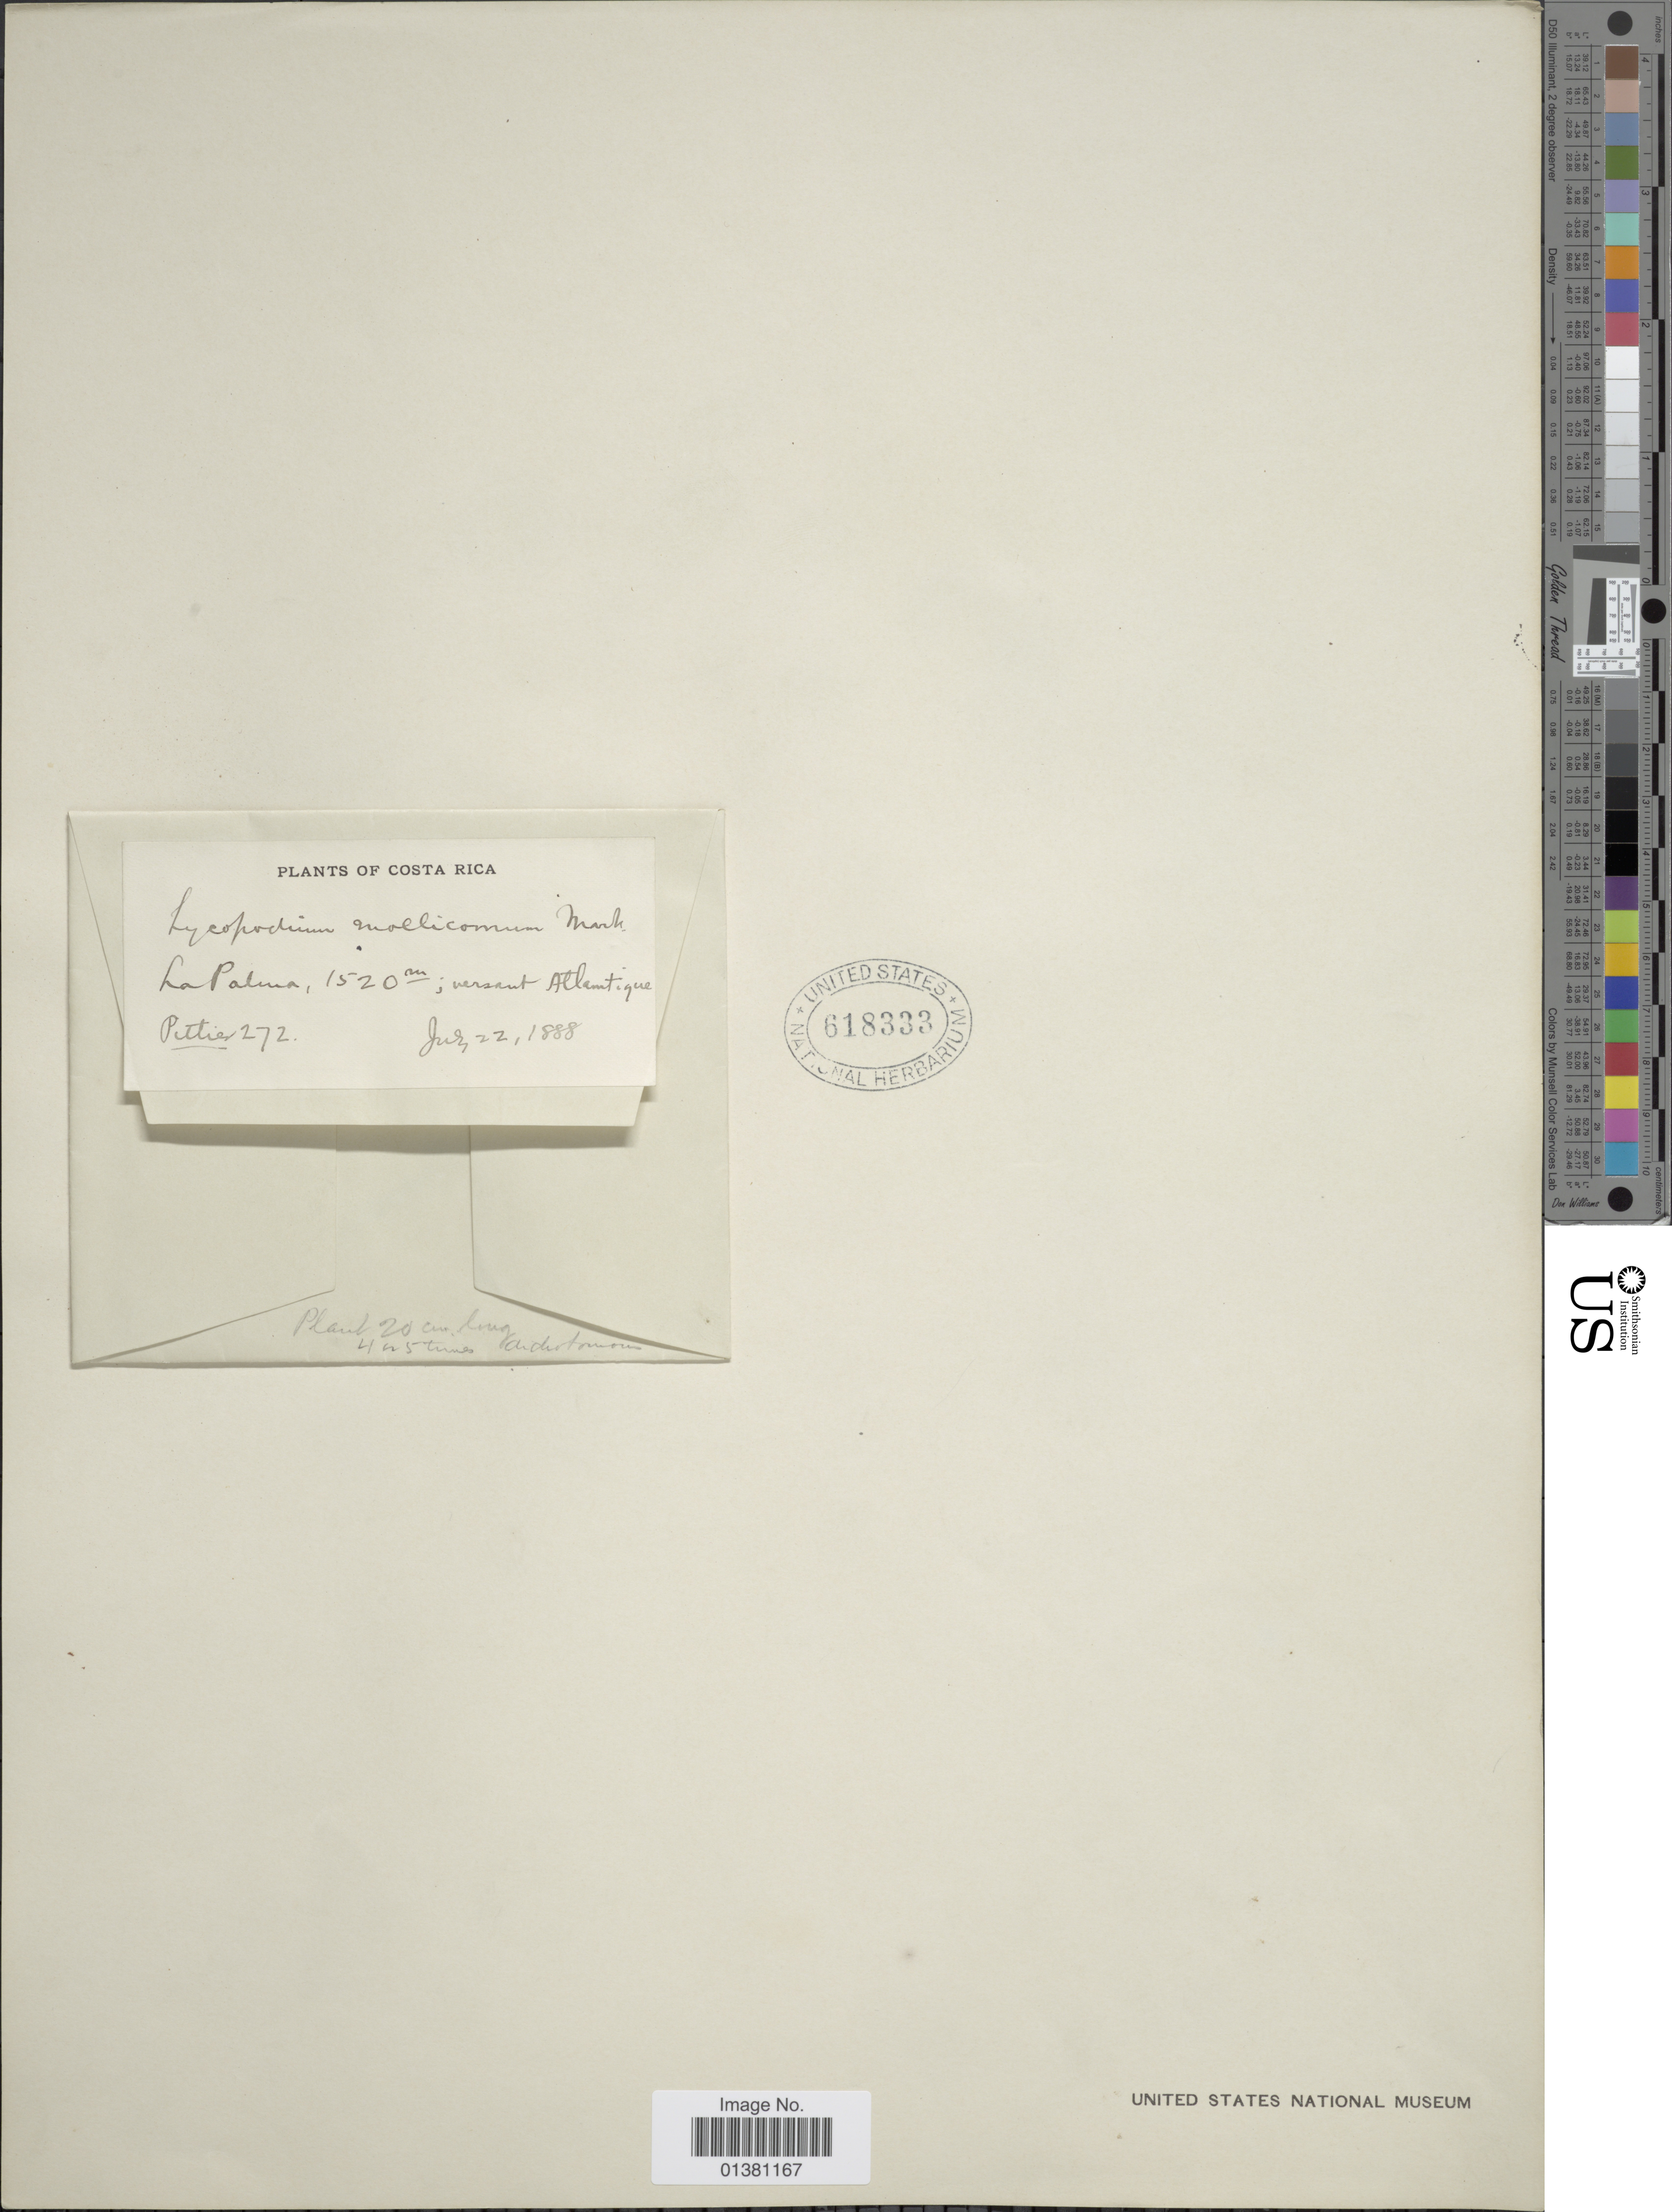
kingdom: Plantae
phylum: Tracheophyta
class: Lycopodiopsida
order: Lycopodiales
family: Lycopodiaceae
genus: Phlegmariurus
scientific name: Phlegmariurus tubulosus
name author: (Maxon) B. Øllg.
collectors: Pittier, --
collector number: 272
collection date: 1888-07-22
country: Costa Rica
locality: La Palma, versant Atlantique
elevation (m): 1520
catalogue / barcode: US 618333